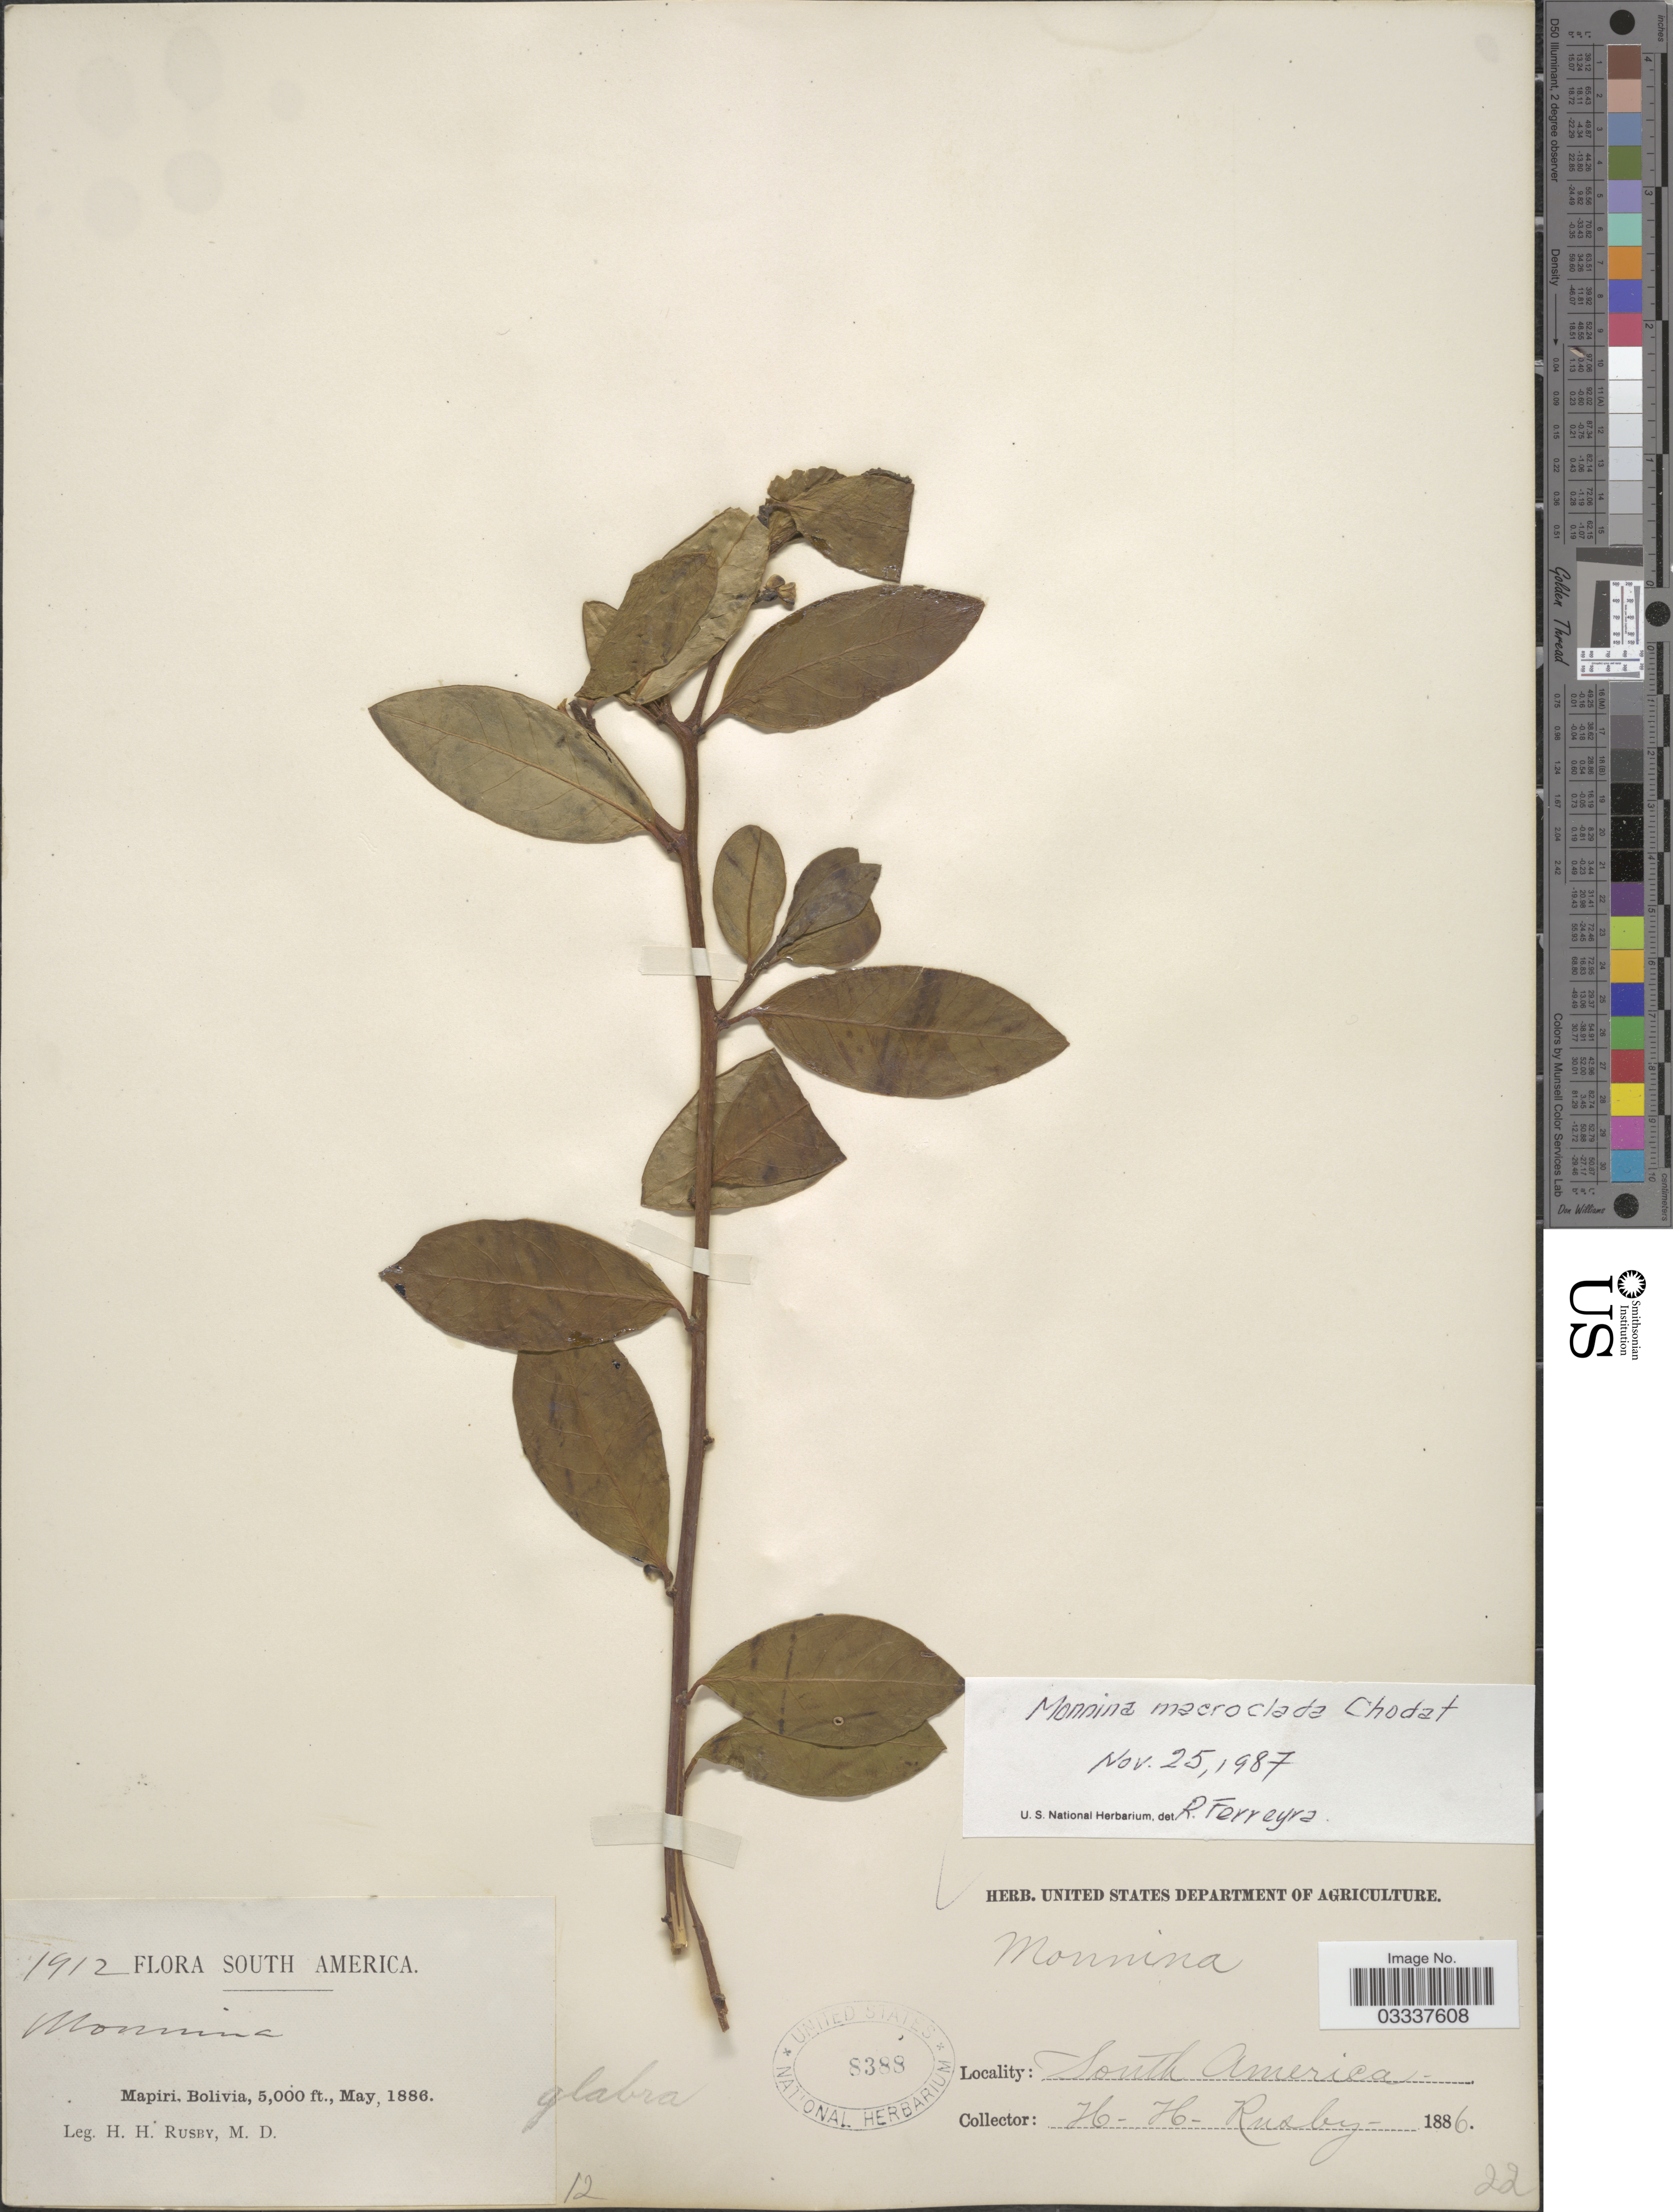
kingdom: Plantae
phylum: Tracheophyta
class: Magnoliopsida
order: Fabales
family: Polygalaceae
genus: Monnina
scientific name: Monnina macroclada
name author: Chodat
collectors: H. H. Rusby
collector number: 1912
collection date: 1886-05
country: Bolivia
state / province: La Páz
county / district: Larecaja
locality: Mapiri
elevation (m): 1524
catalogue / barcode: US 8388